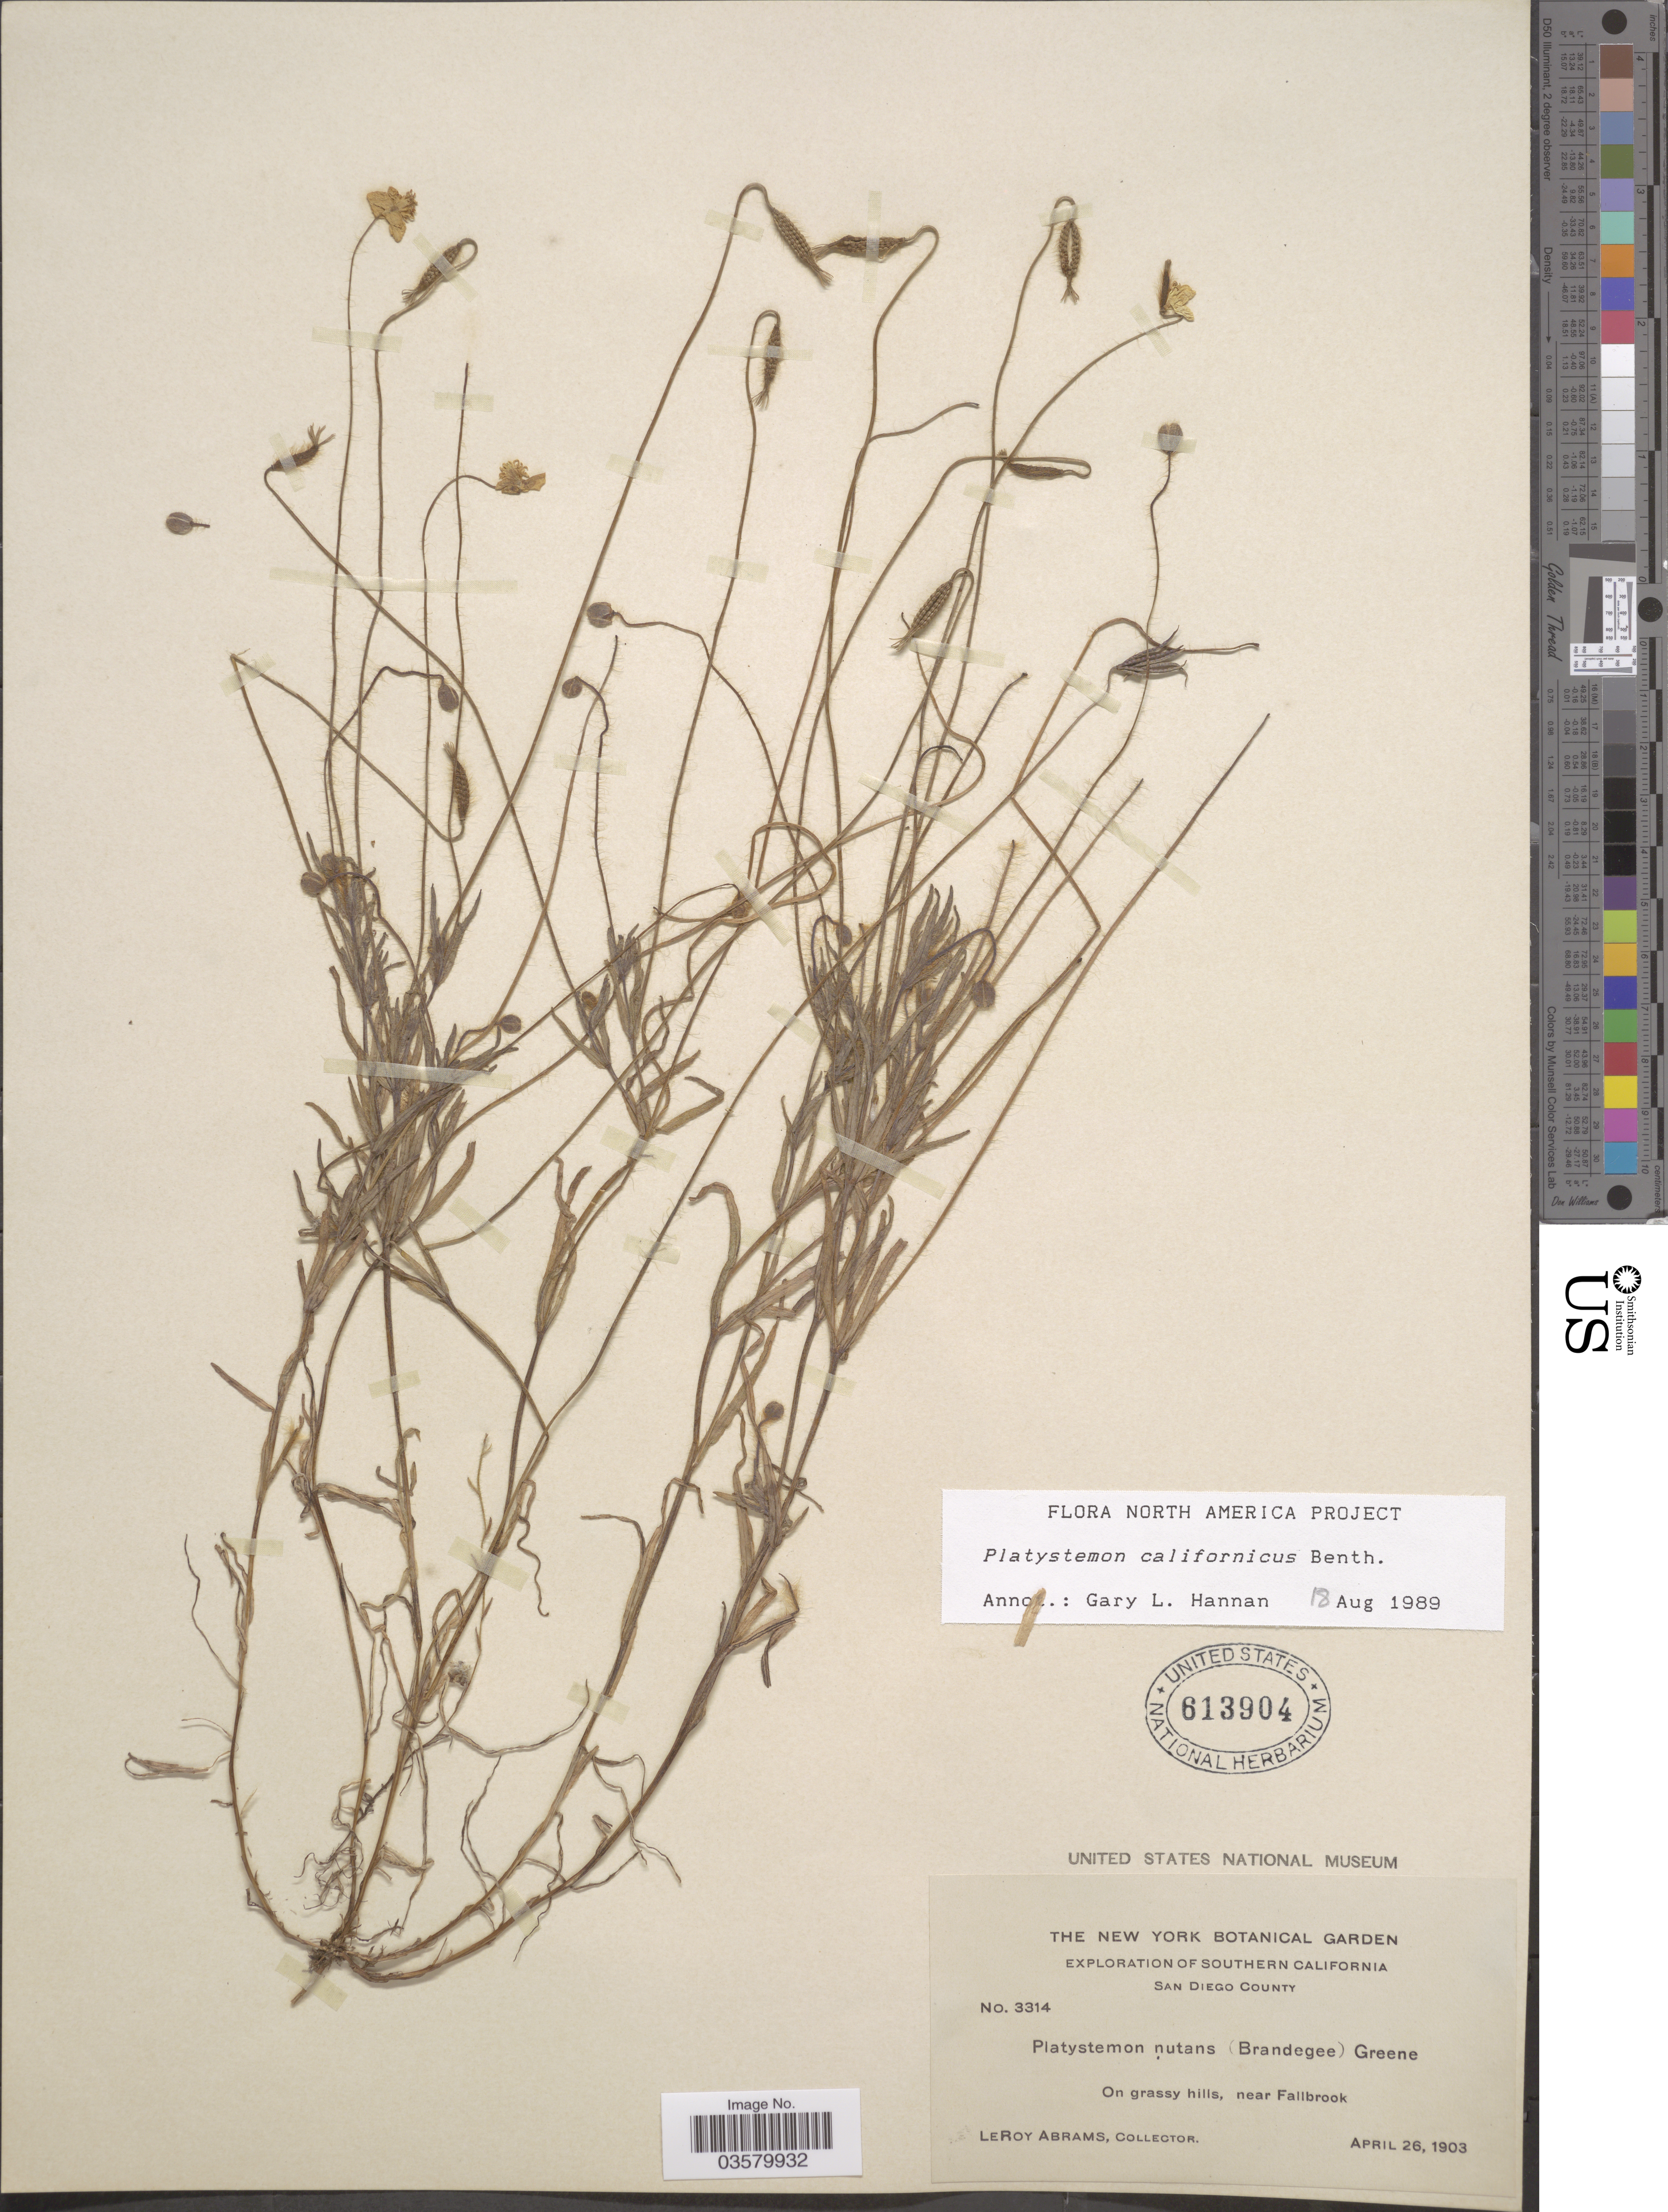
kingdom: Plantae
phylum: Tracheophyta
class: Magnoliopsida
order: Ranunculales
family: Papaveraceae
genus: Platystemon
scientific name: Platystemon californicus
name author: Benth.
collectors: L. Abrams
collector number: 3314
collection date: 1903-04-26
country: United States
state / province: California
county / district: San Diego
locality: Southern California. San Diego County. Near Fallbrook.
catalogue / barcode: US 613904